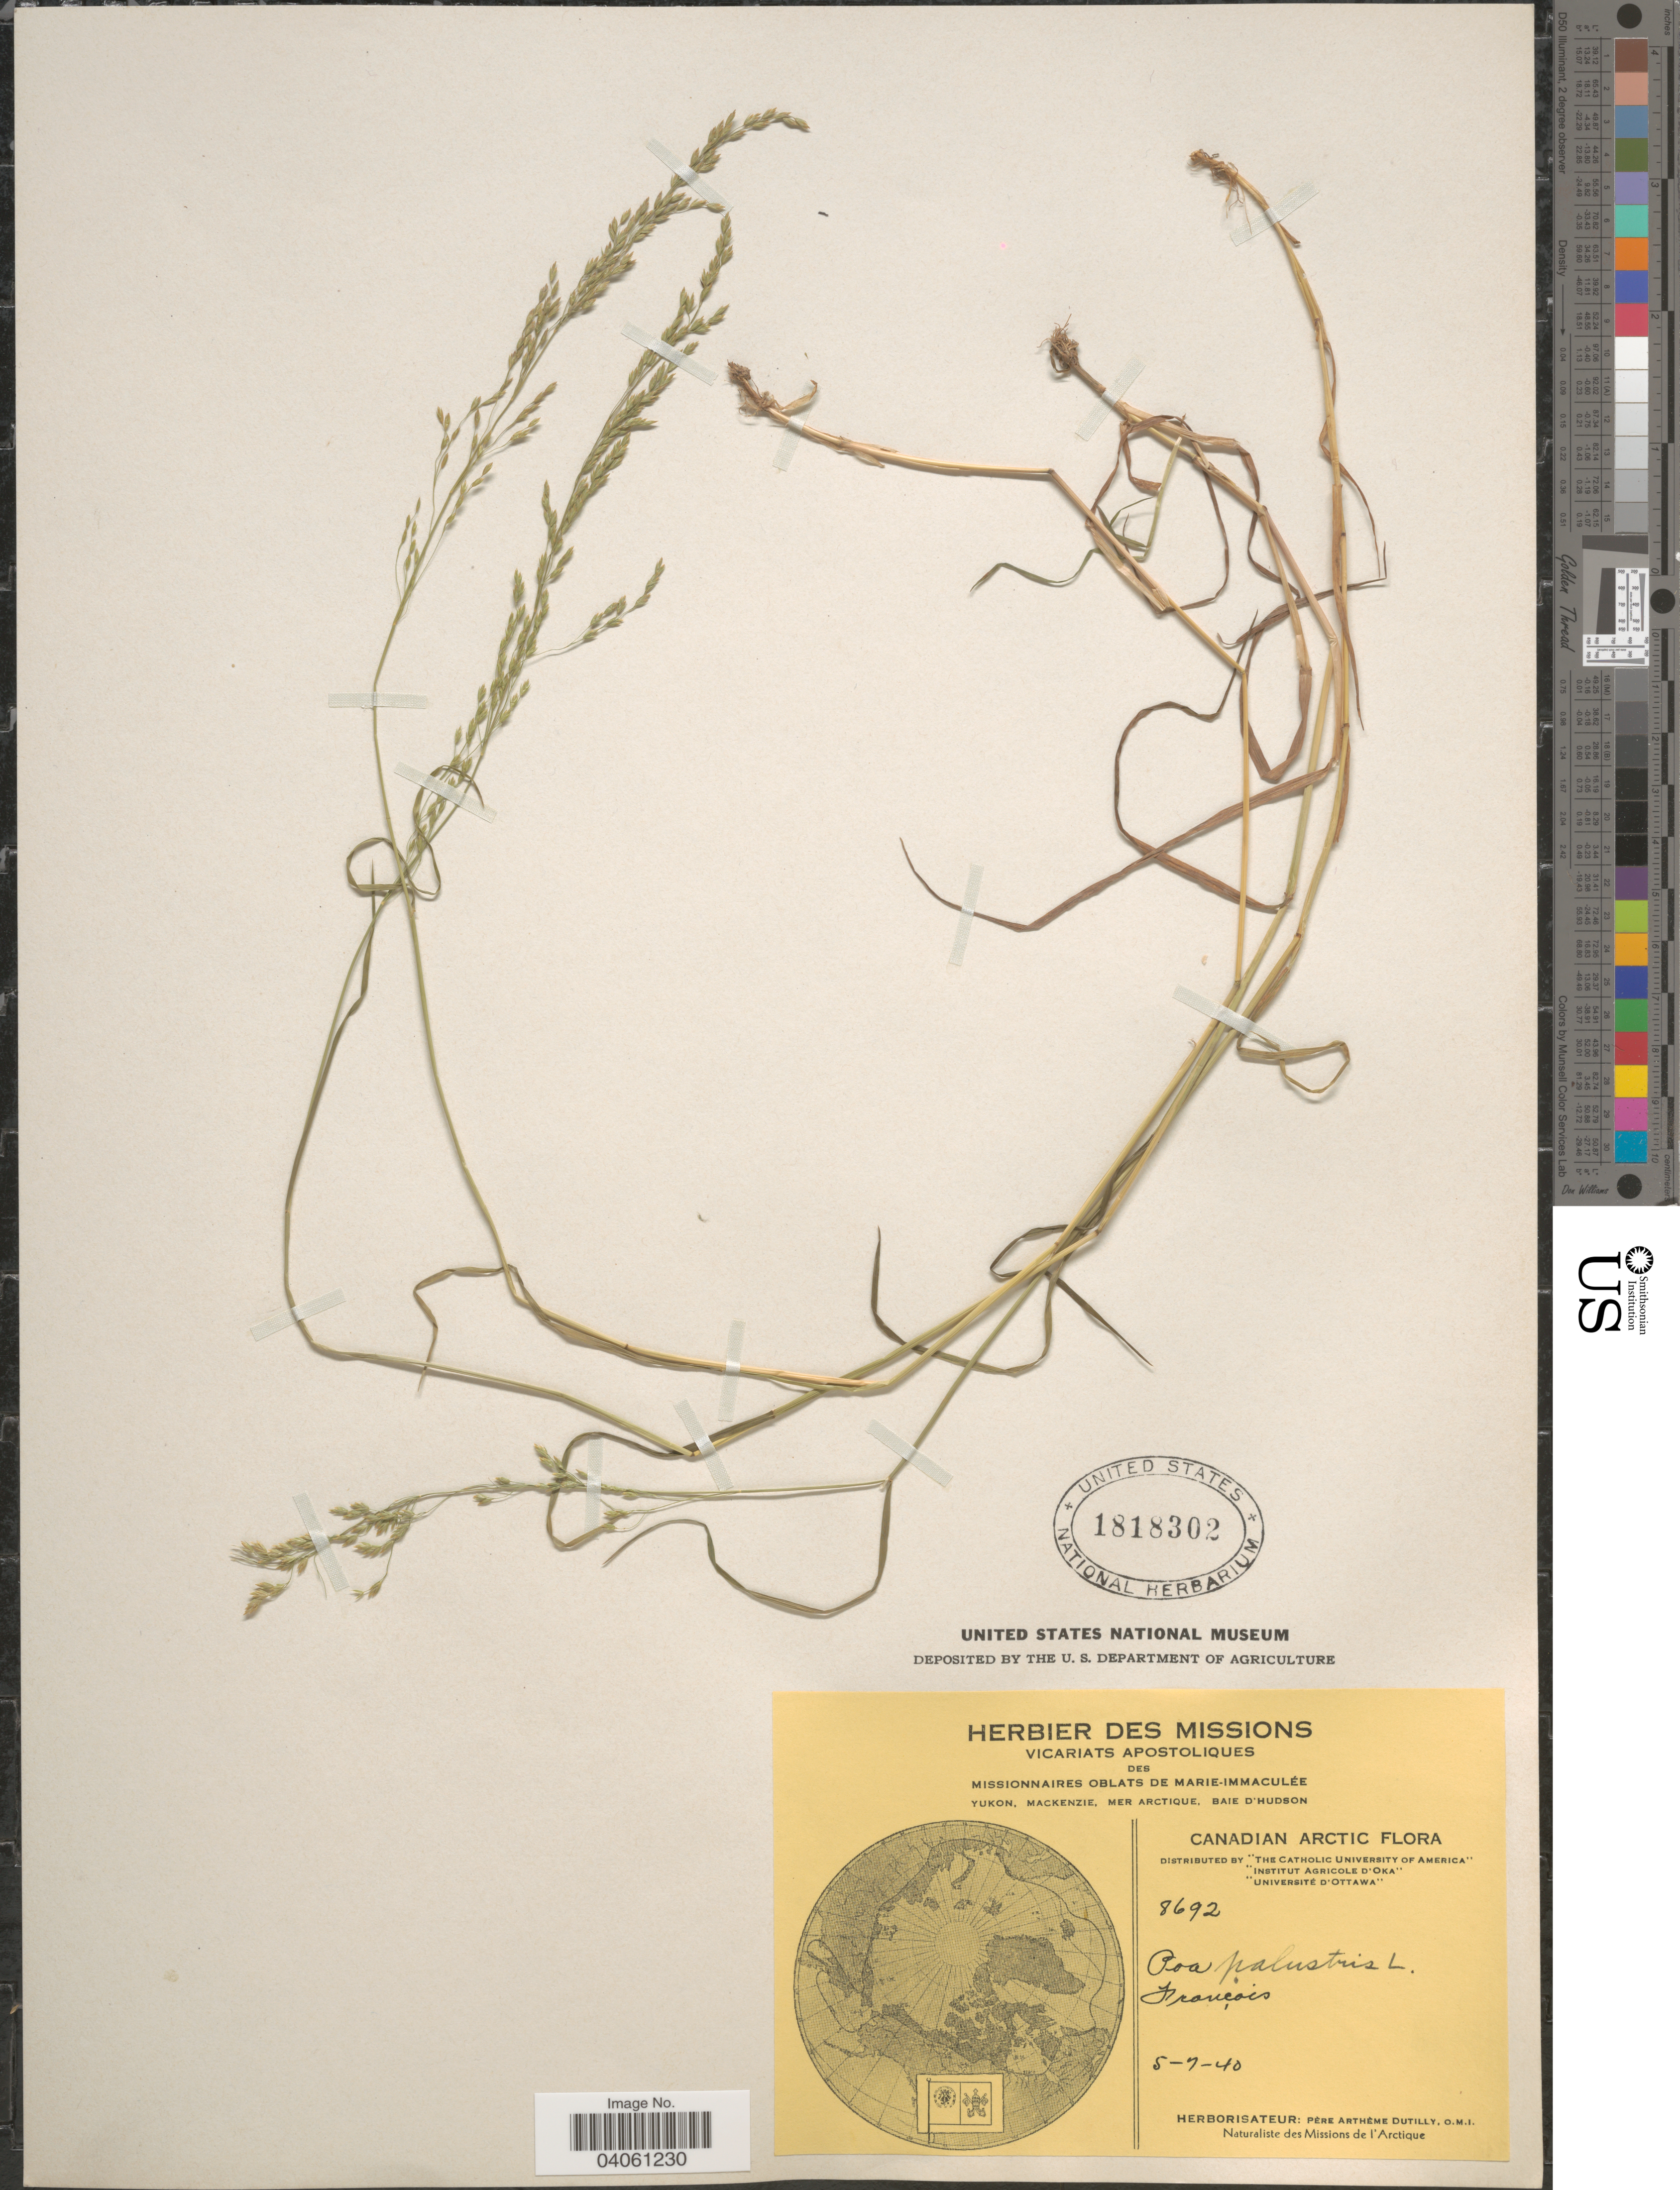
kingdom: Plantae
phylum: Tracheophyta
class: Liliopsida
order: Poales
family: Poaceae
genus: Poa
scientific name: Poa palustris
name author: L.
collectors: P. Dutilly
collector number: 8692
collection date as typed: Transcribed d/m/y: 5/7/40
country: Canada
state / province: Newfoundland and Labrador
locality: Canadian Arctic. Francois.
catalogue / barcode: US 1818302